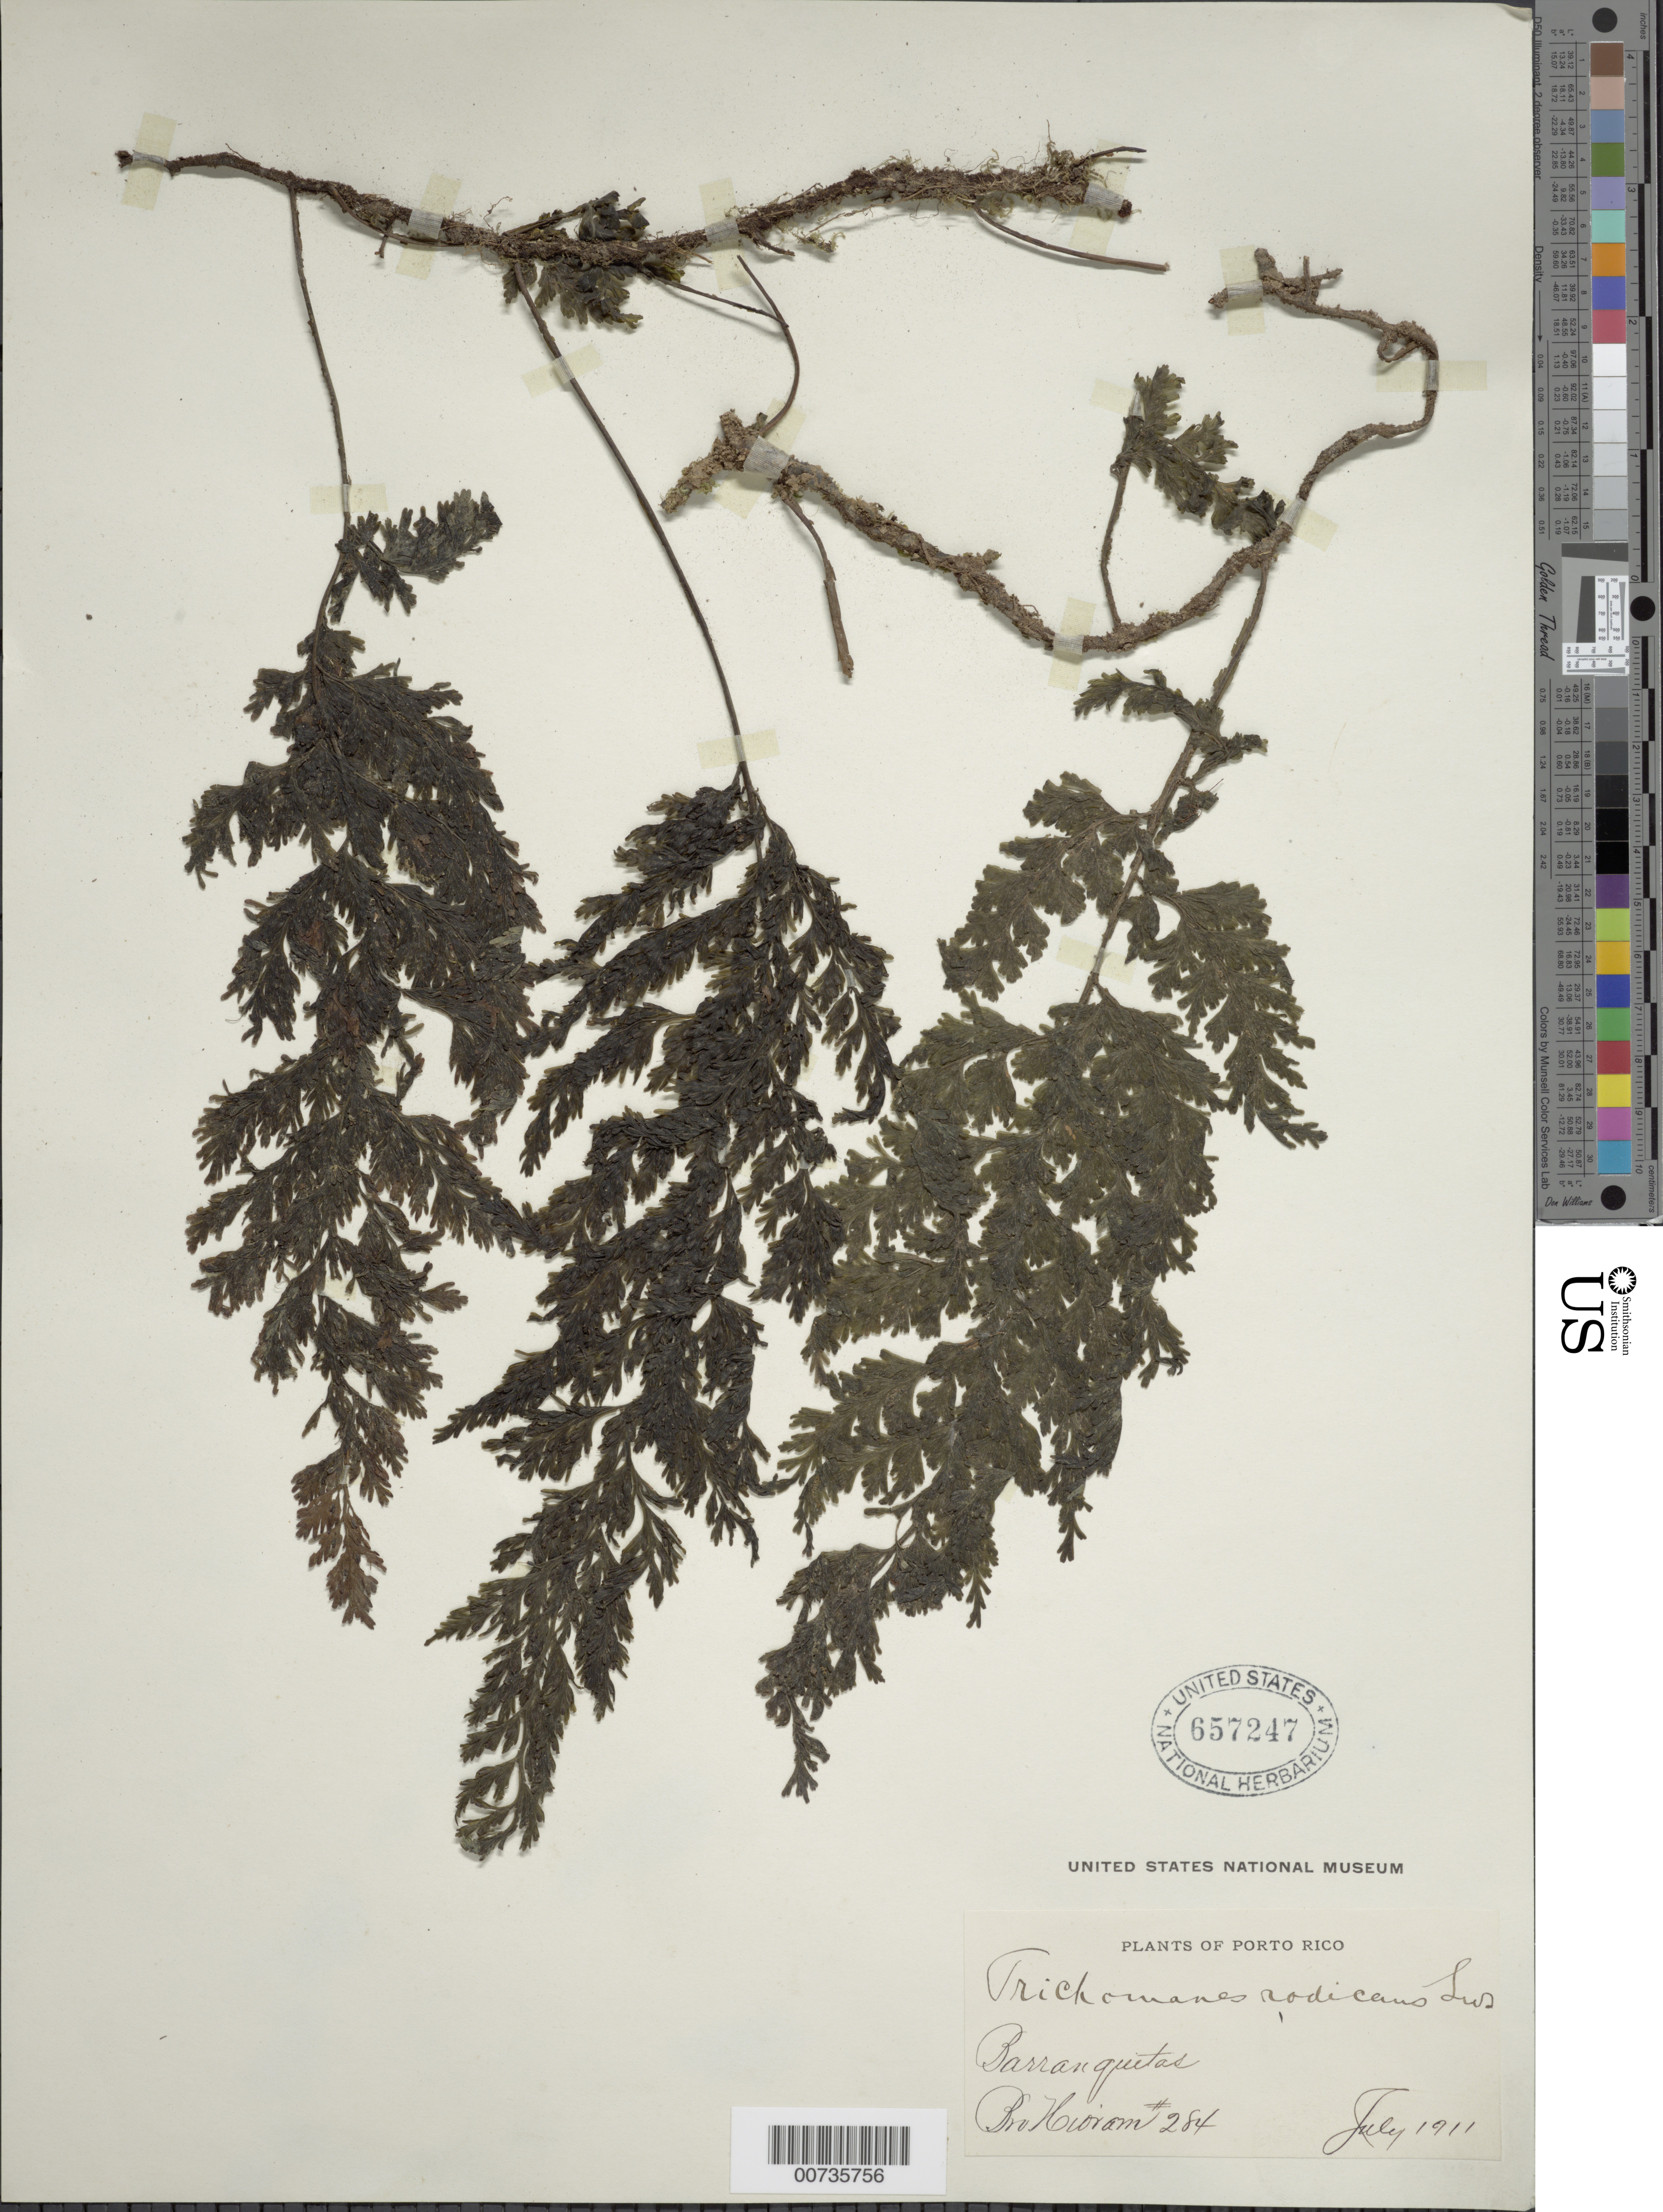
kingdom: Plantae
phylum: Tracheophyta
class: Polypodiopsida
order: Hymenophyllales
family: Hymenophyllaceae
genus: Vandenboschia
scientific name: Vandenboschia radicans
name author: (Sw.) Copel.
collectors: Bro. Hioram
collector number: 284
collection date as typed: Jul 1911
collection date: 1911-07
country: Puerto Rico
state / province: Barranquitas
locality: Barranquitas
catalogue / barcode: US 657247